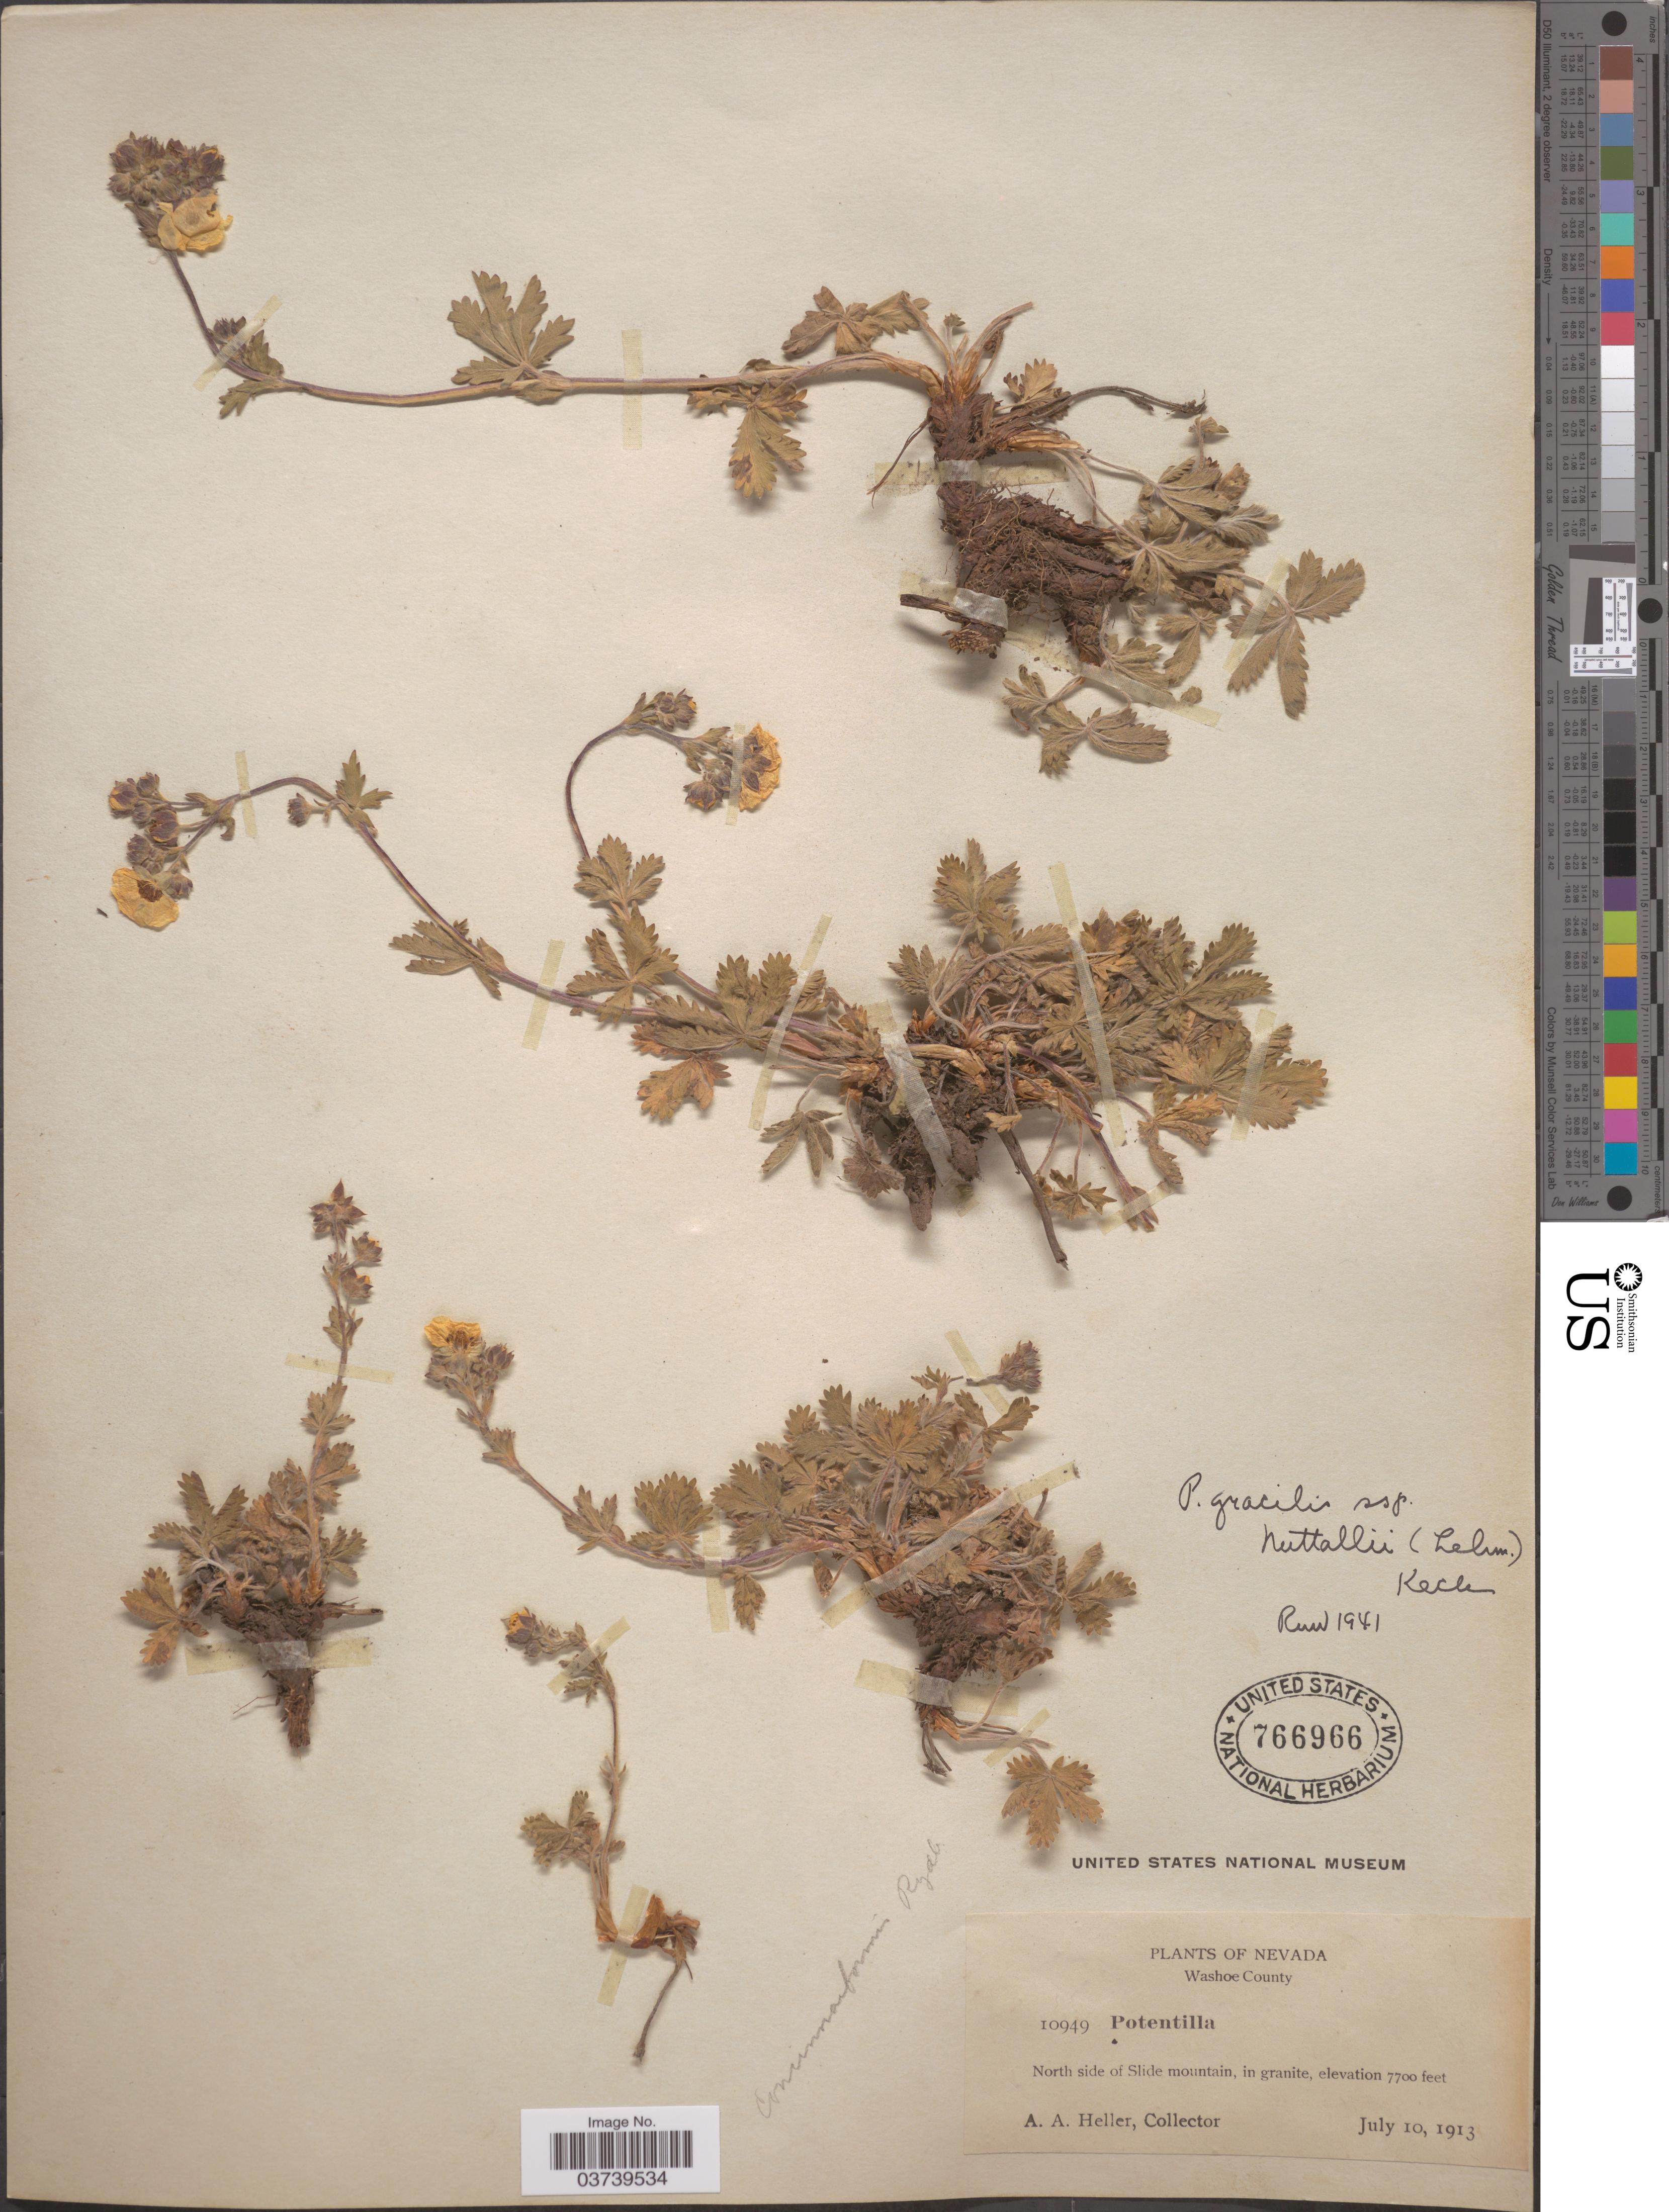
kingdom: Plantae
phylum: Tracheophyta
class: Magnoliopsida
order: Rosales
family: Rosaceae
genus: Potentilla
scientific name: Potentilla gracilis var. fastigiata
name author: (Nutt.) S. Watson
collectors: A. A. Heller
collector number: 10949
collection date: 1913-07-10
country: United States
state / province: Nevada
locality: Washoe County. North side of Slide mountain.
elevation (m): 2347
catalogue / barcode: US 766966